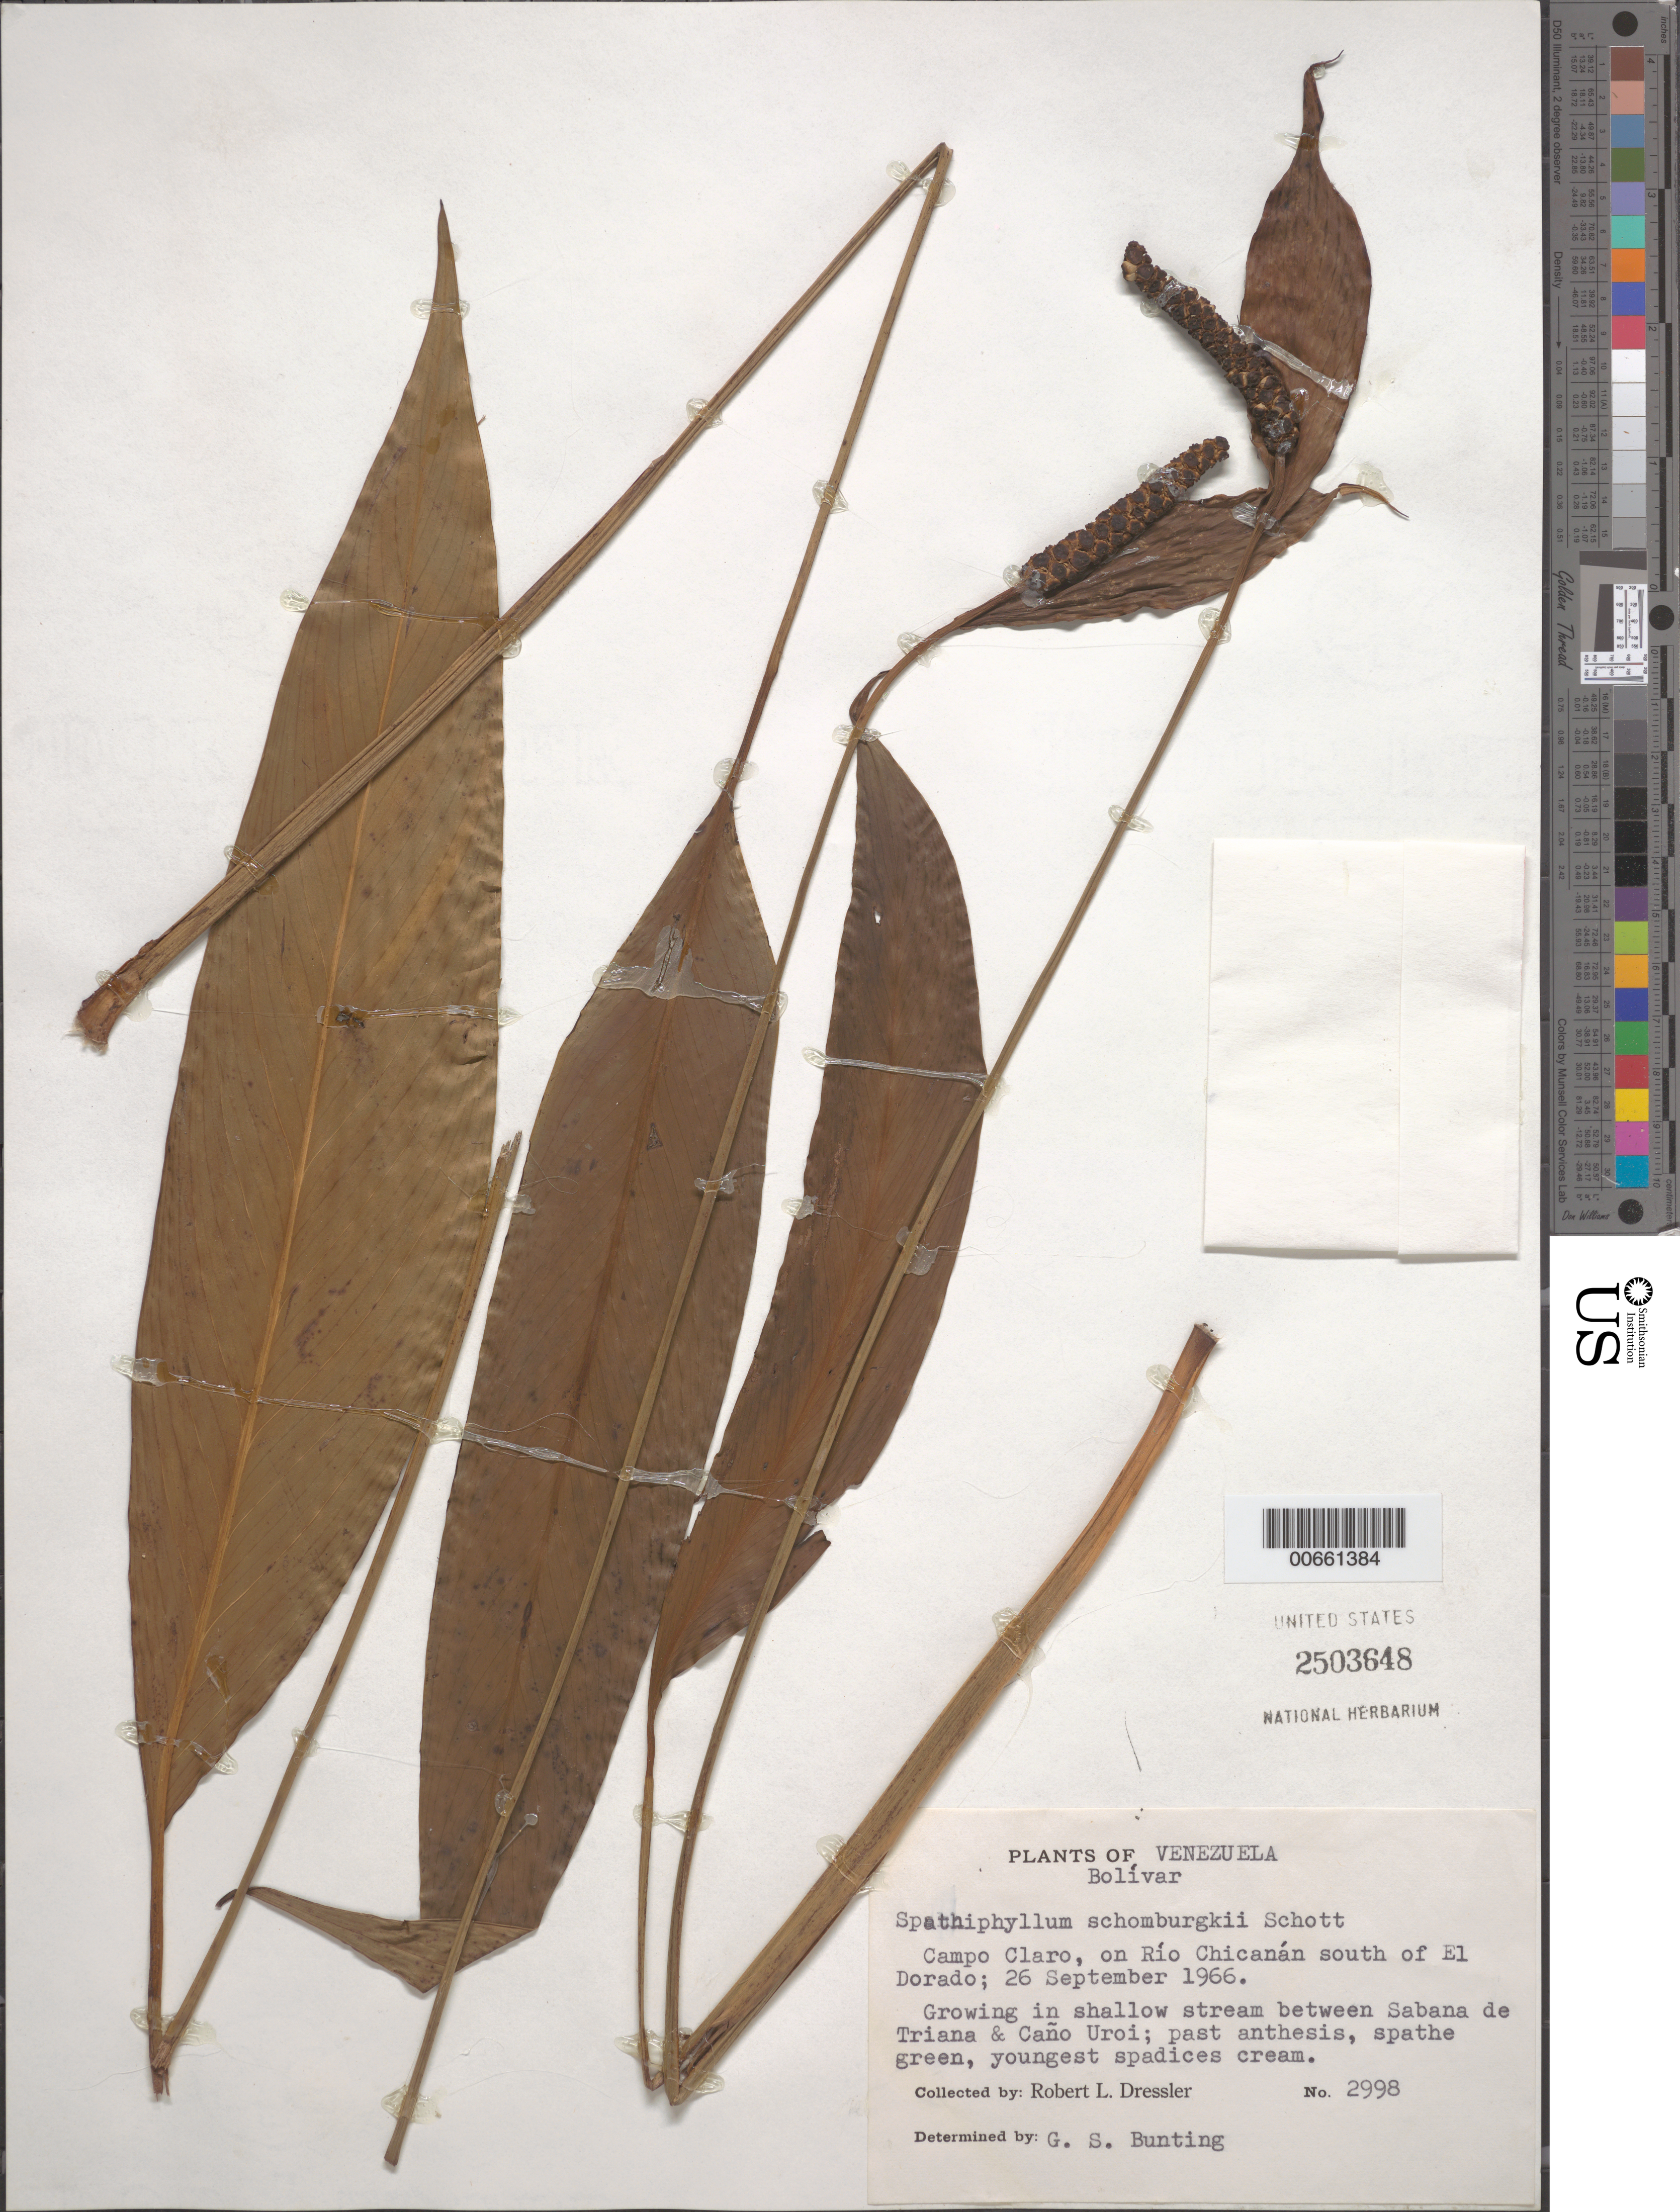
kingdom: Plantae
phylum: Tracheophyta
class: Liliopsida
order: Alismatales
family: Araceae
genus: Spathiphyllum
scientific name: Spathiphyllum schomburgkii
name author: Schott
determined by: Bunting, G. S.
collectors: R. Dressler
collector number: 2998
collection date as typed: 26-Sep-66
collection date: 1966-09-26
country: Venezuela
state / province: Bolívar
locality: Campo Claro, on Río Chicanan, south of El Dorado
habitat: Growing in shallow stream between Sabana de Triana and Caño Uroi;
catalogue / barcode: US 2503648